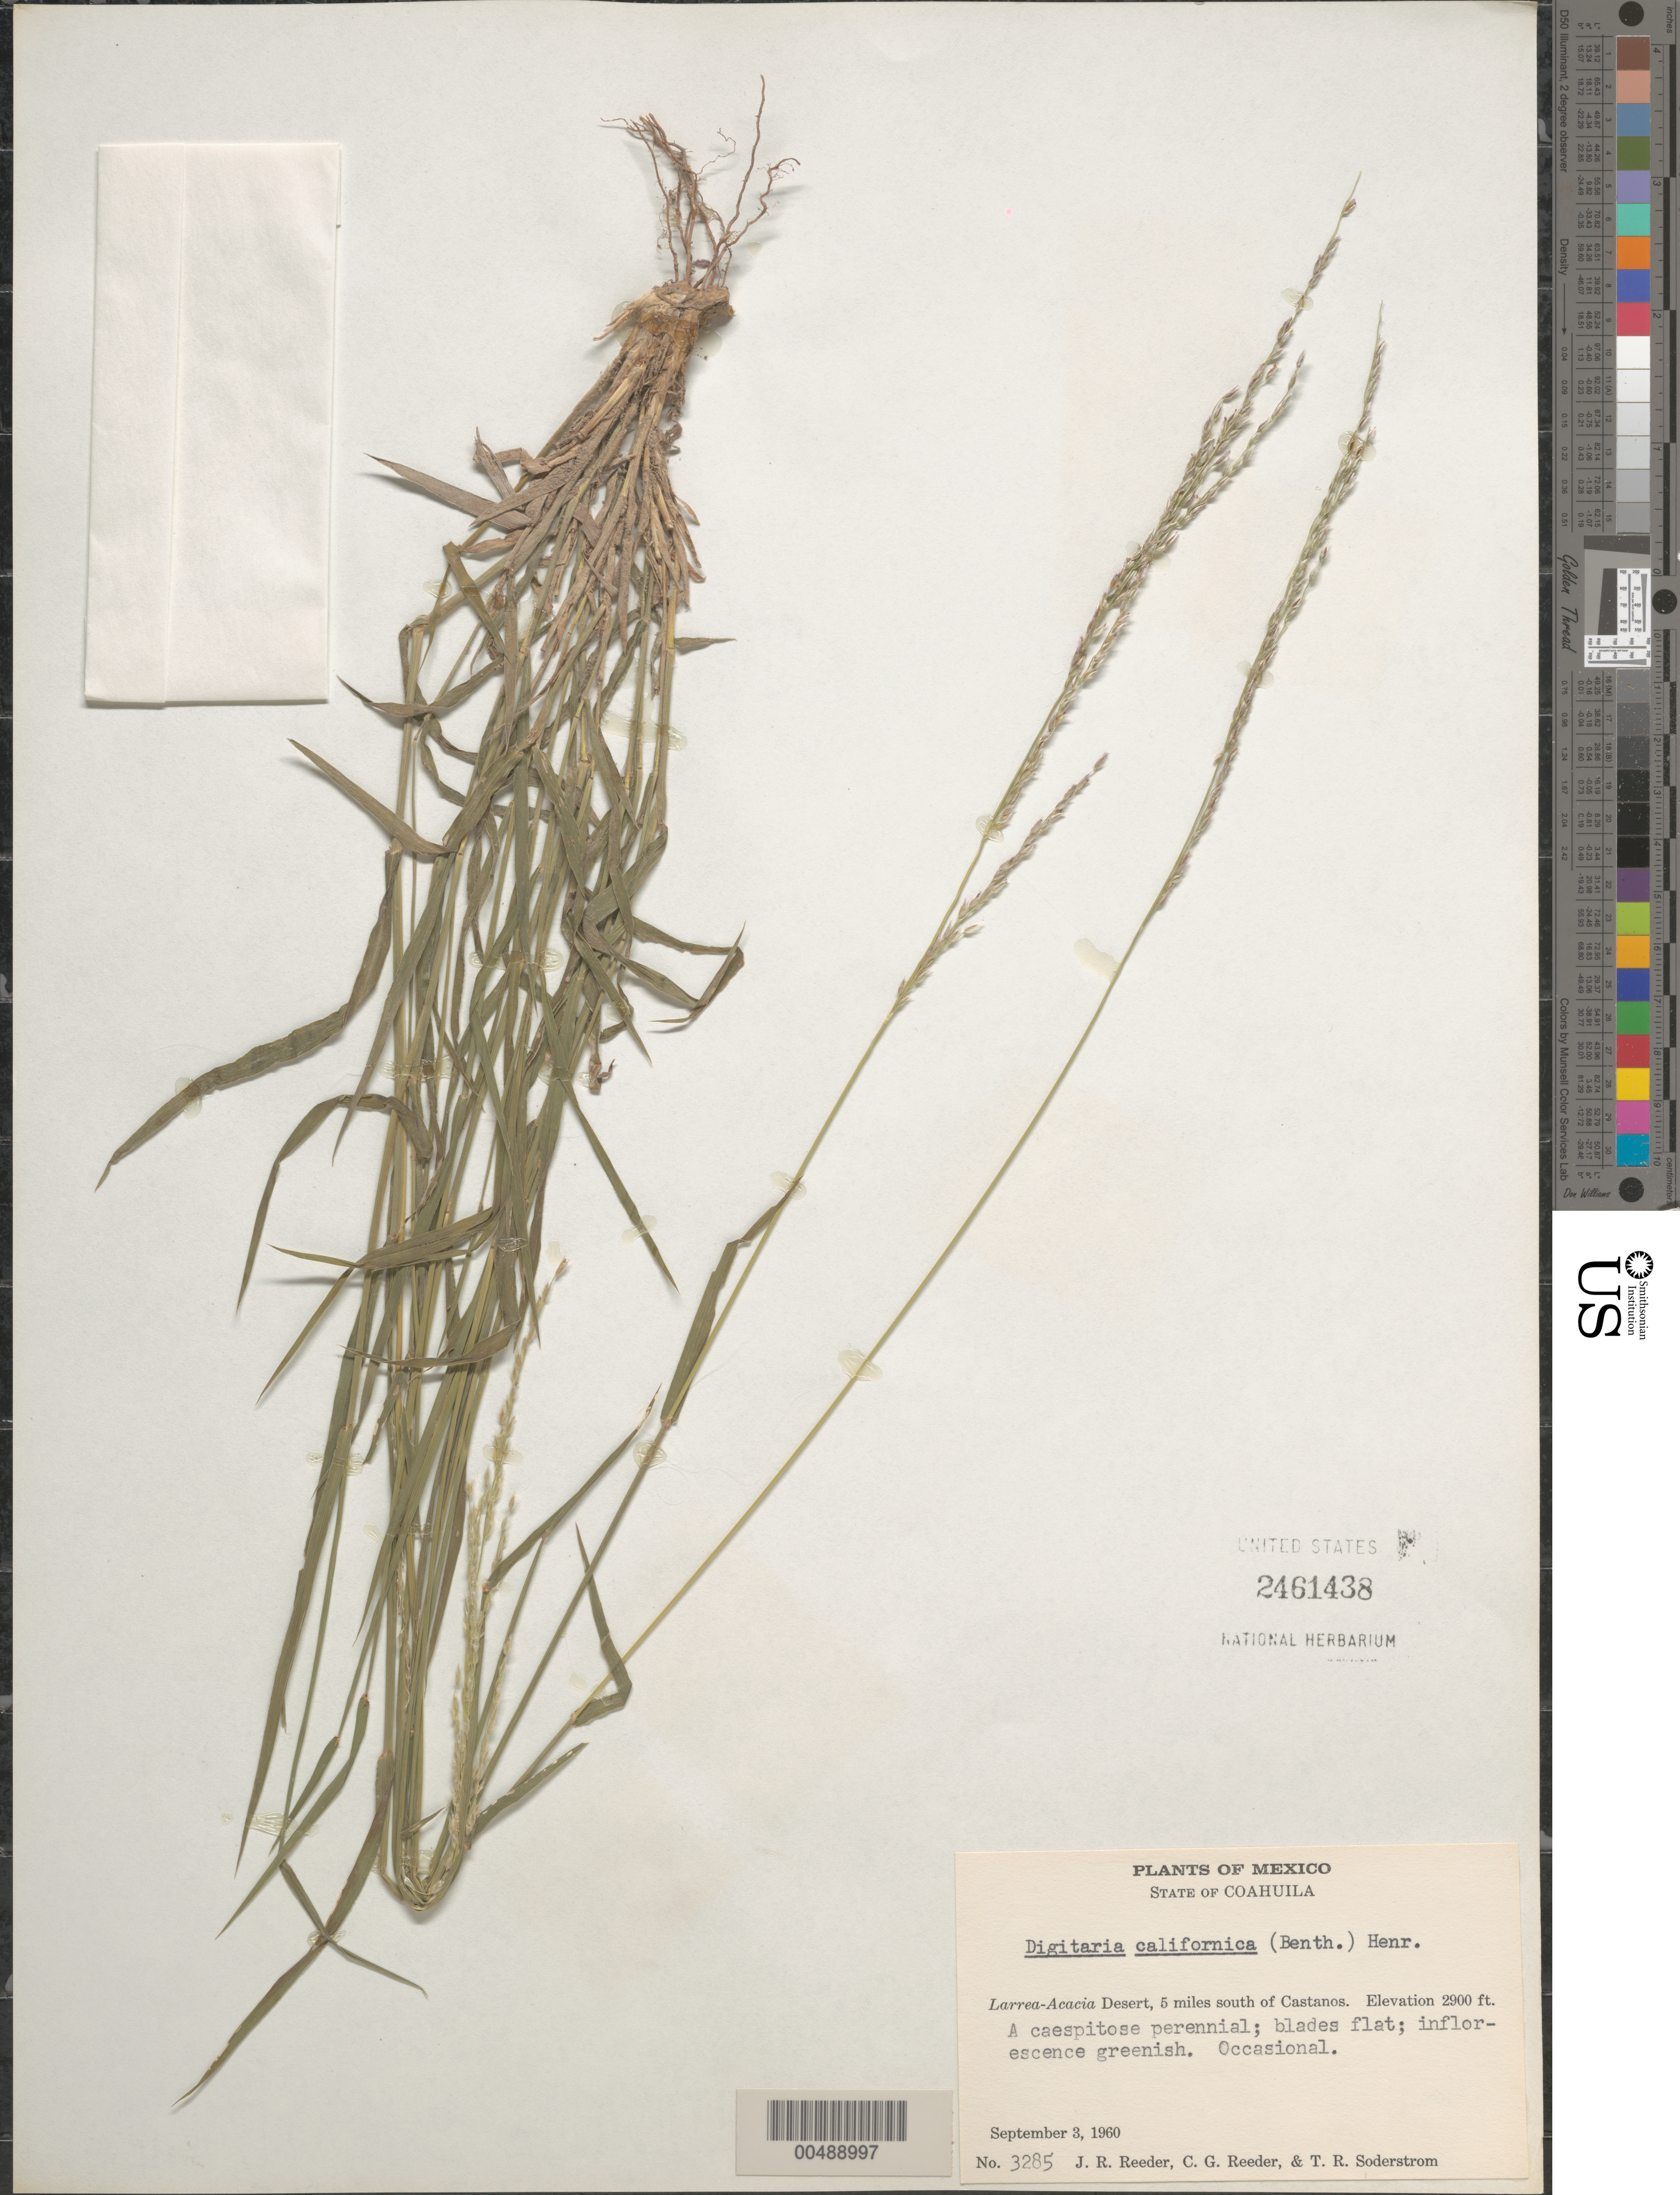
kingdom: Plantae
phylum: Tracheophyta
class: Liliopsida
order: Poales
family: Poaceae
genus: Digitaria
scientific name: Digitaria californica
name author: (Benth.) Henr.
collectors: J. R. Reeder, C. G. Reeder & T. R. Soderstrom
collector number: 3285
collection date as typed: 3 Sep 1960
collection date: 1960-09-03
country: Mexico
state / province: Coahuila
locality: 5 mi S of Castanos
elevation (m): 884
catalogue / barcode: US 2461438